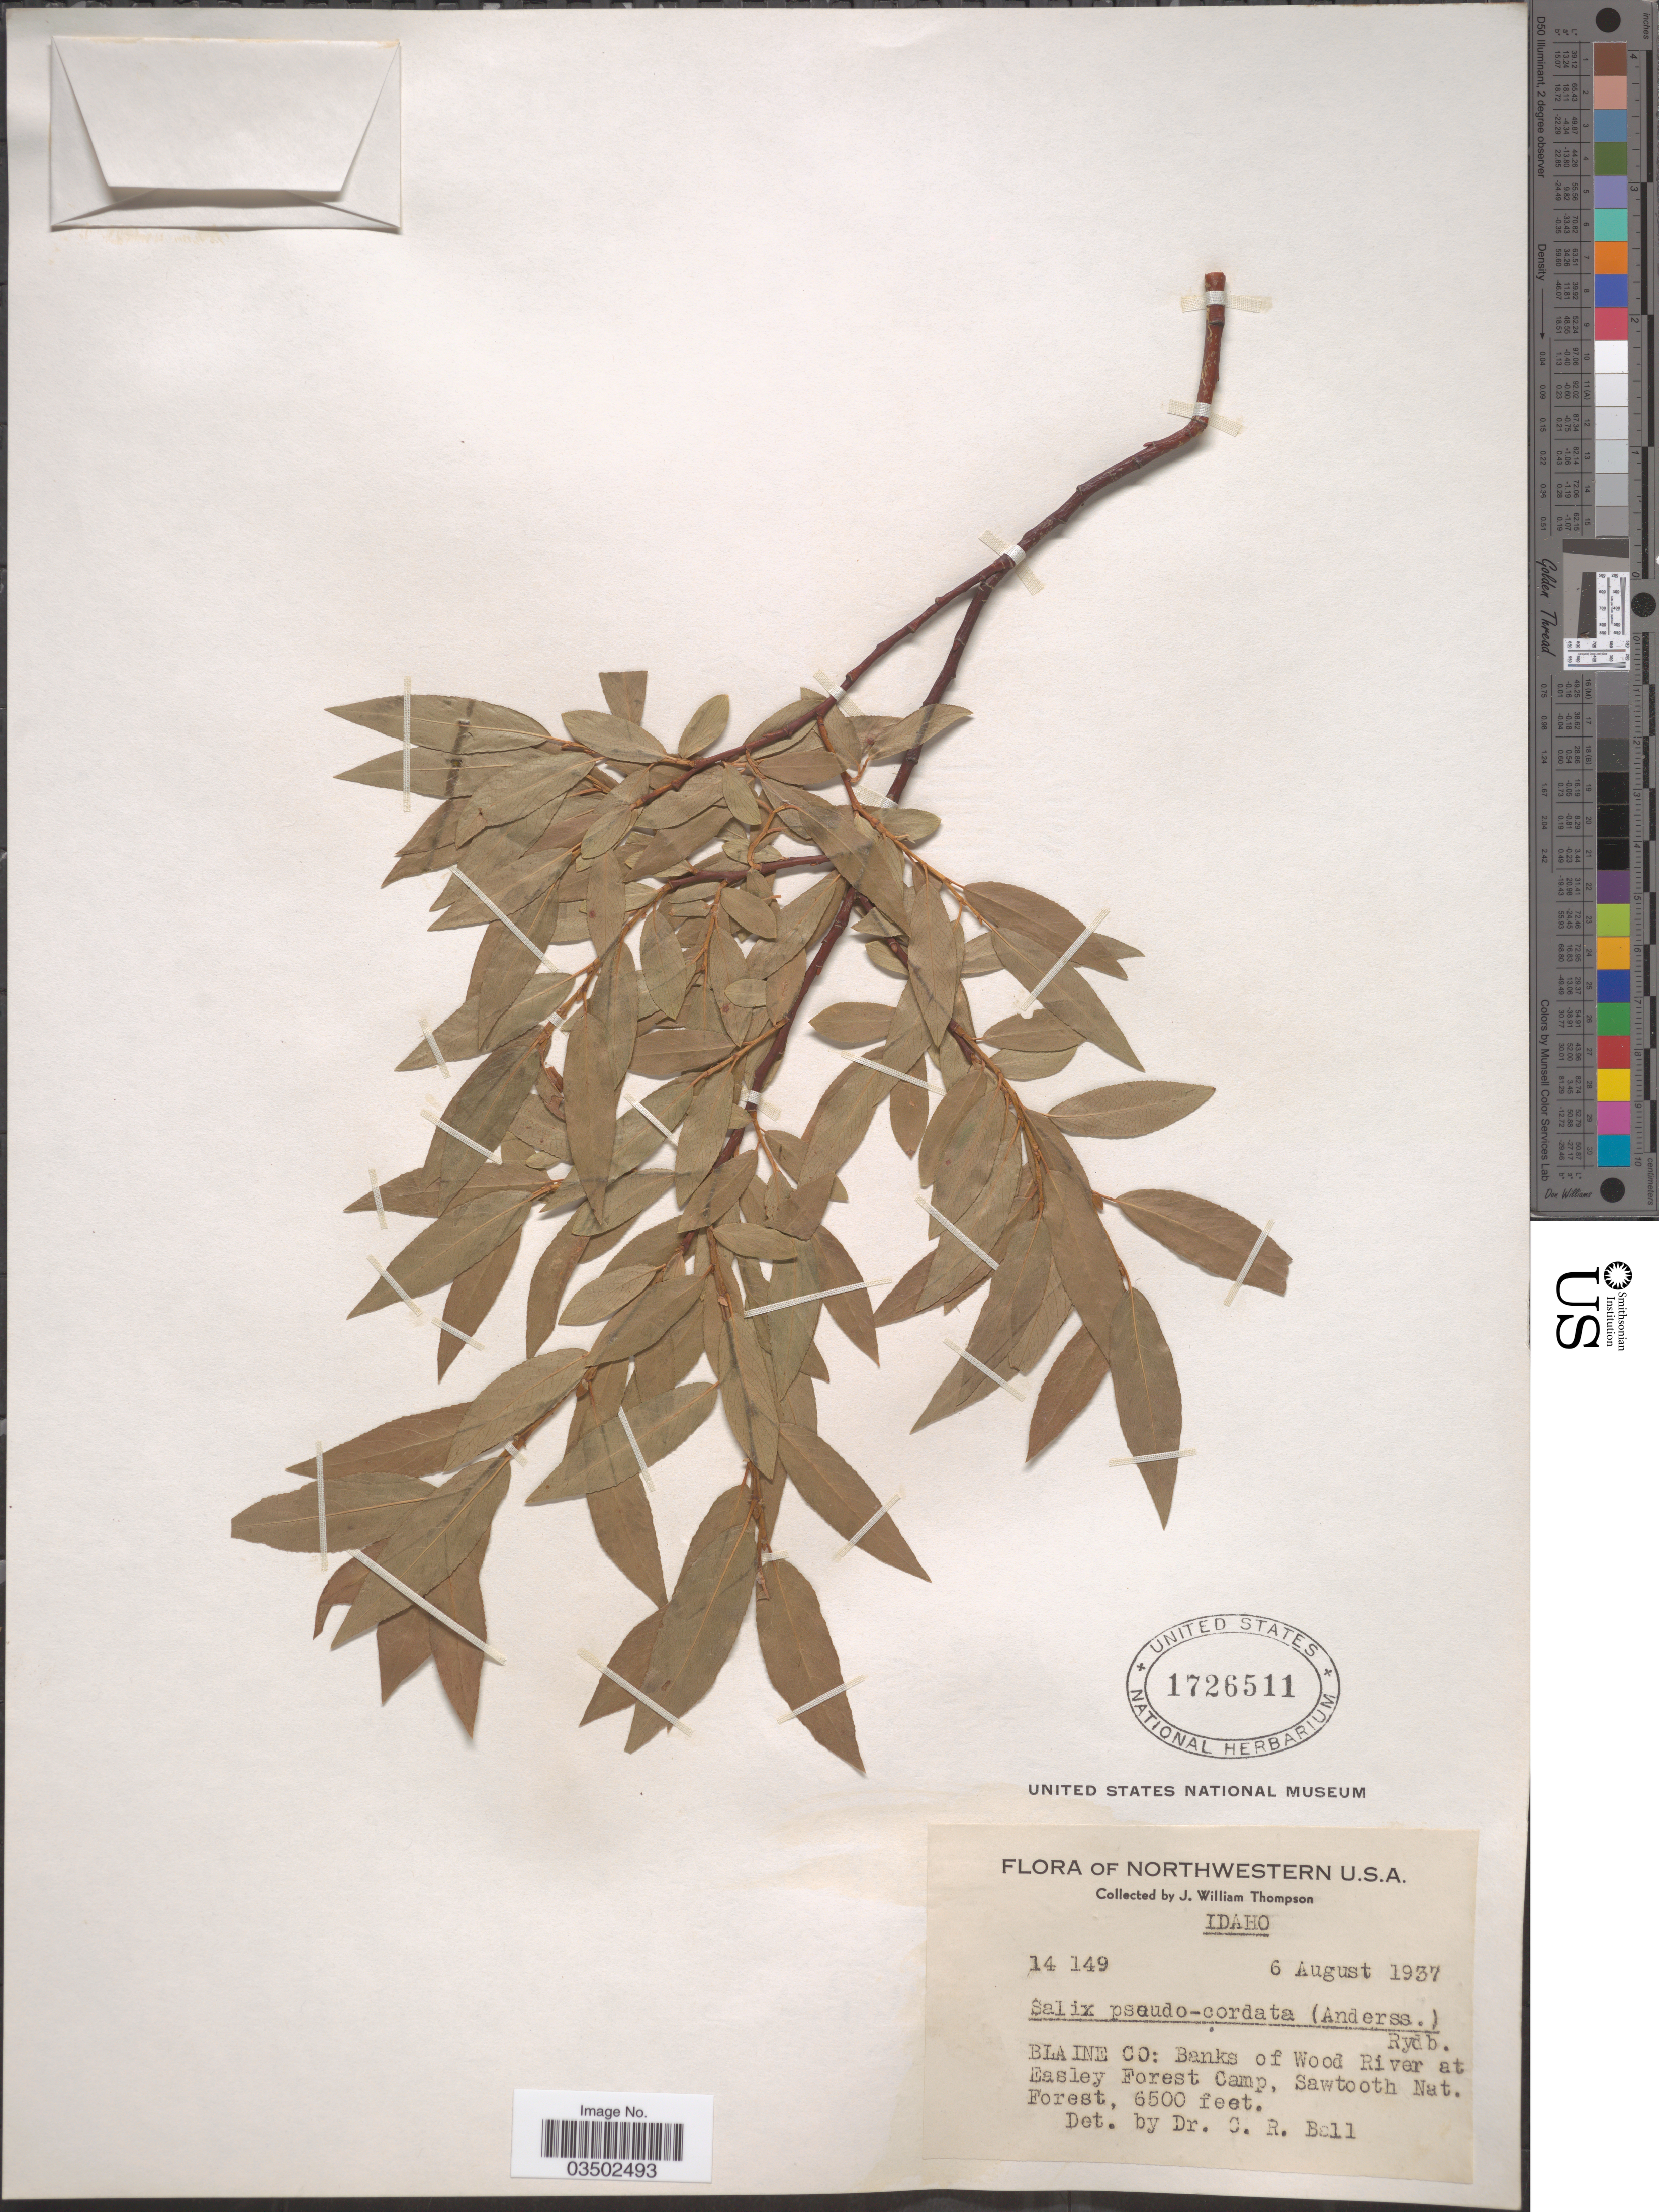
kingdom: Plantae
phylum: Tracheophyta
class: Magnoliopsida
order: Malpighiales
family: Salicaceae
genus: Salix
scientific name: Salix pseudocordata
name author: (Andersson) Andersson ex Rydb.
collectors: J. W. Thompson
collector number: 14149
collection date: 1937-08-06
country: United States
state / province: Idaho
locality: Northwestern U. S. A. Blaine Co: Banks of Wood River at Easley Forest Camp, Sawtooth Nat. Forest.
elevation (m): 1981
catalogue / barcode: US 1726511